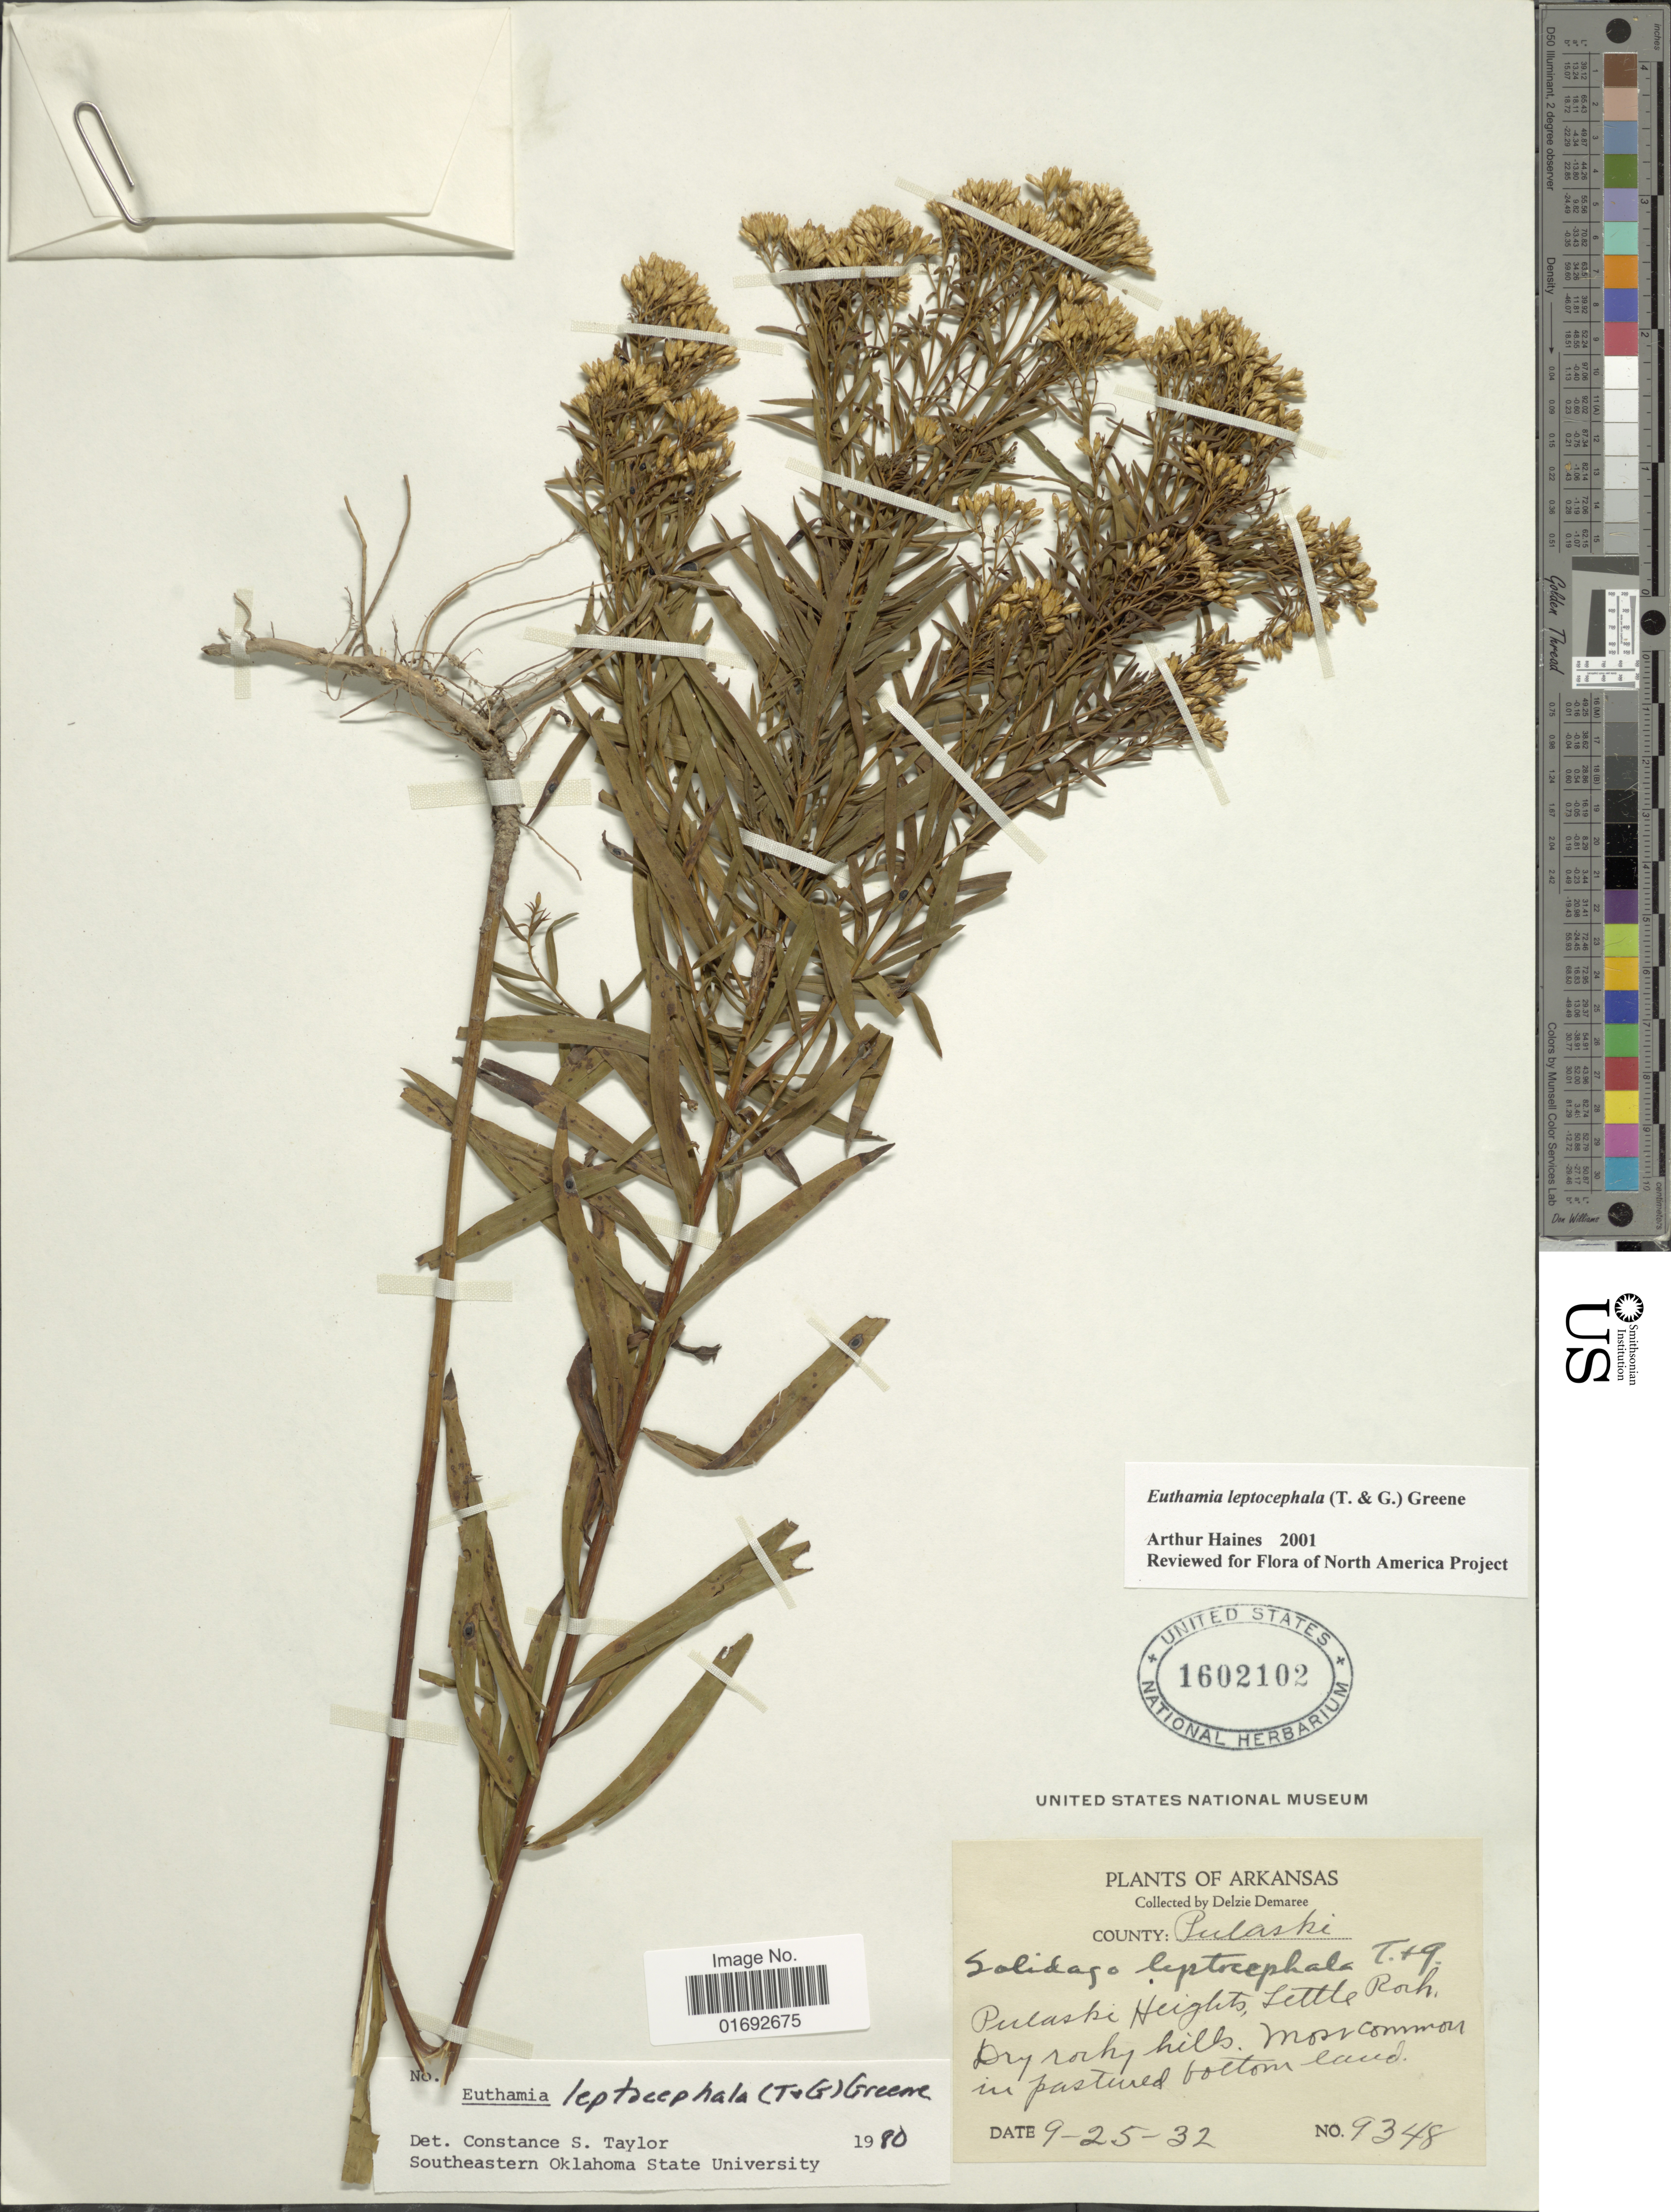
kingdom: Plantae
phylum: Tracheophyta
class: Magnoliopsida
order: Asterales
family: Asteraceae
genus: Euthamia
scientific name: Euthamia leptocephala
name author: (Torr. & A. Gray) Greene ex Porter & Britton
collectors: D. Demaree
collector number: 9348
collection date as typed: Transcribed d/m/y: 25/9/32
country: United States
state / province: Arkansas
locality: County Pulaski, Pulaski Heights, Little Rock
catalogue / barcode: US 1602102